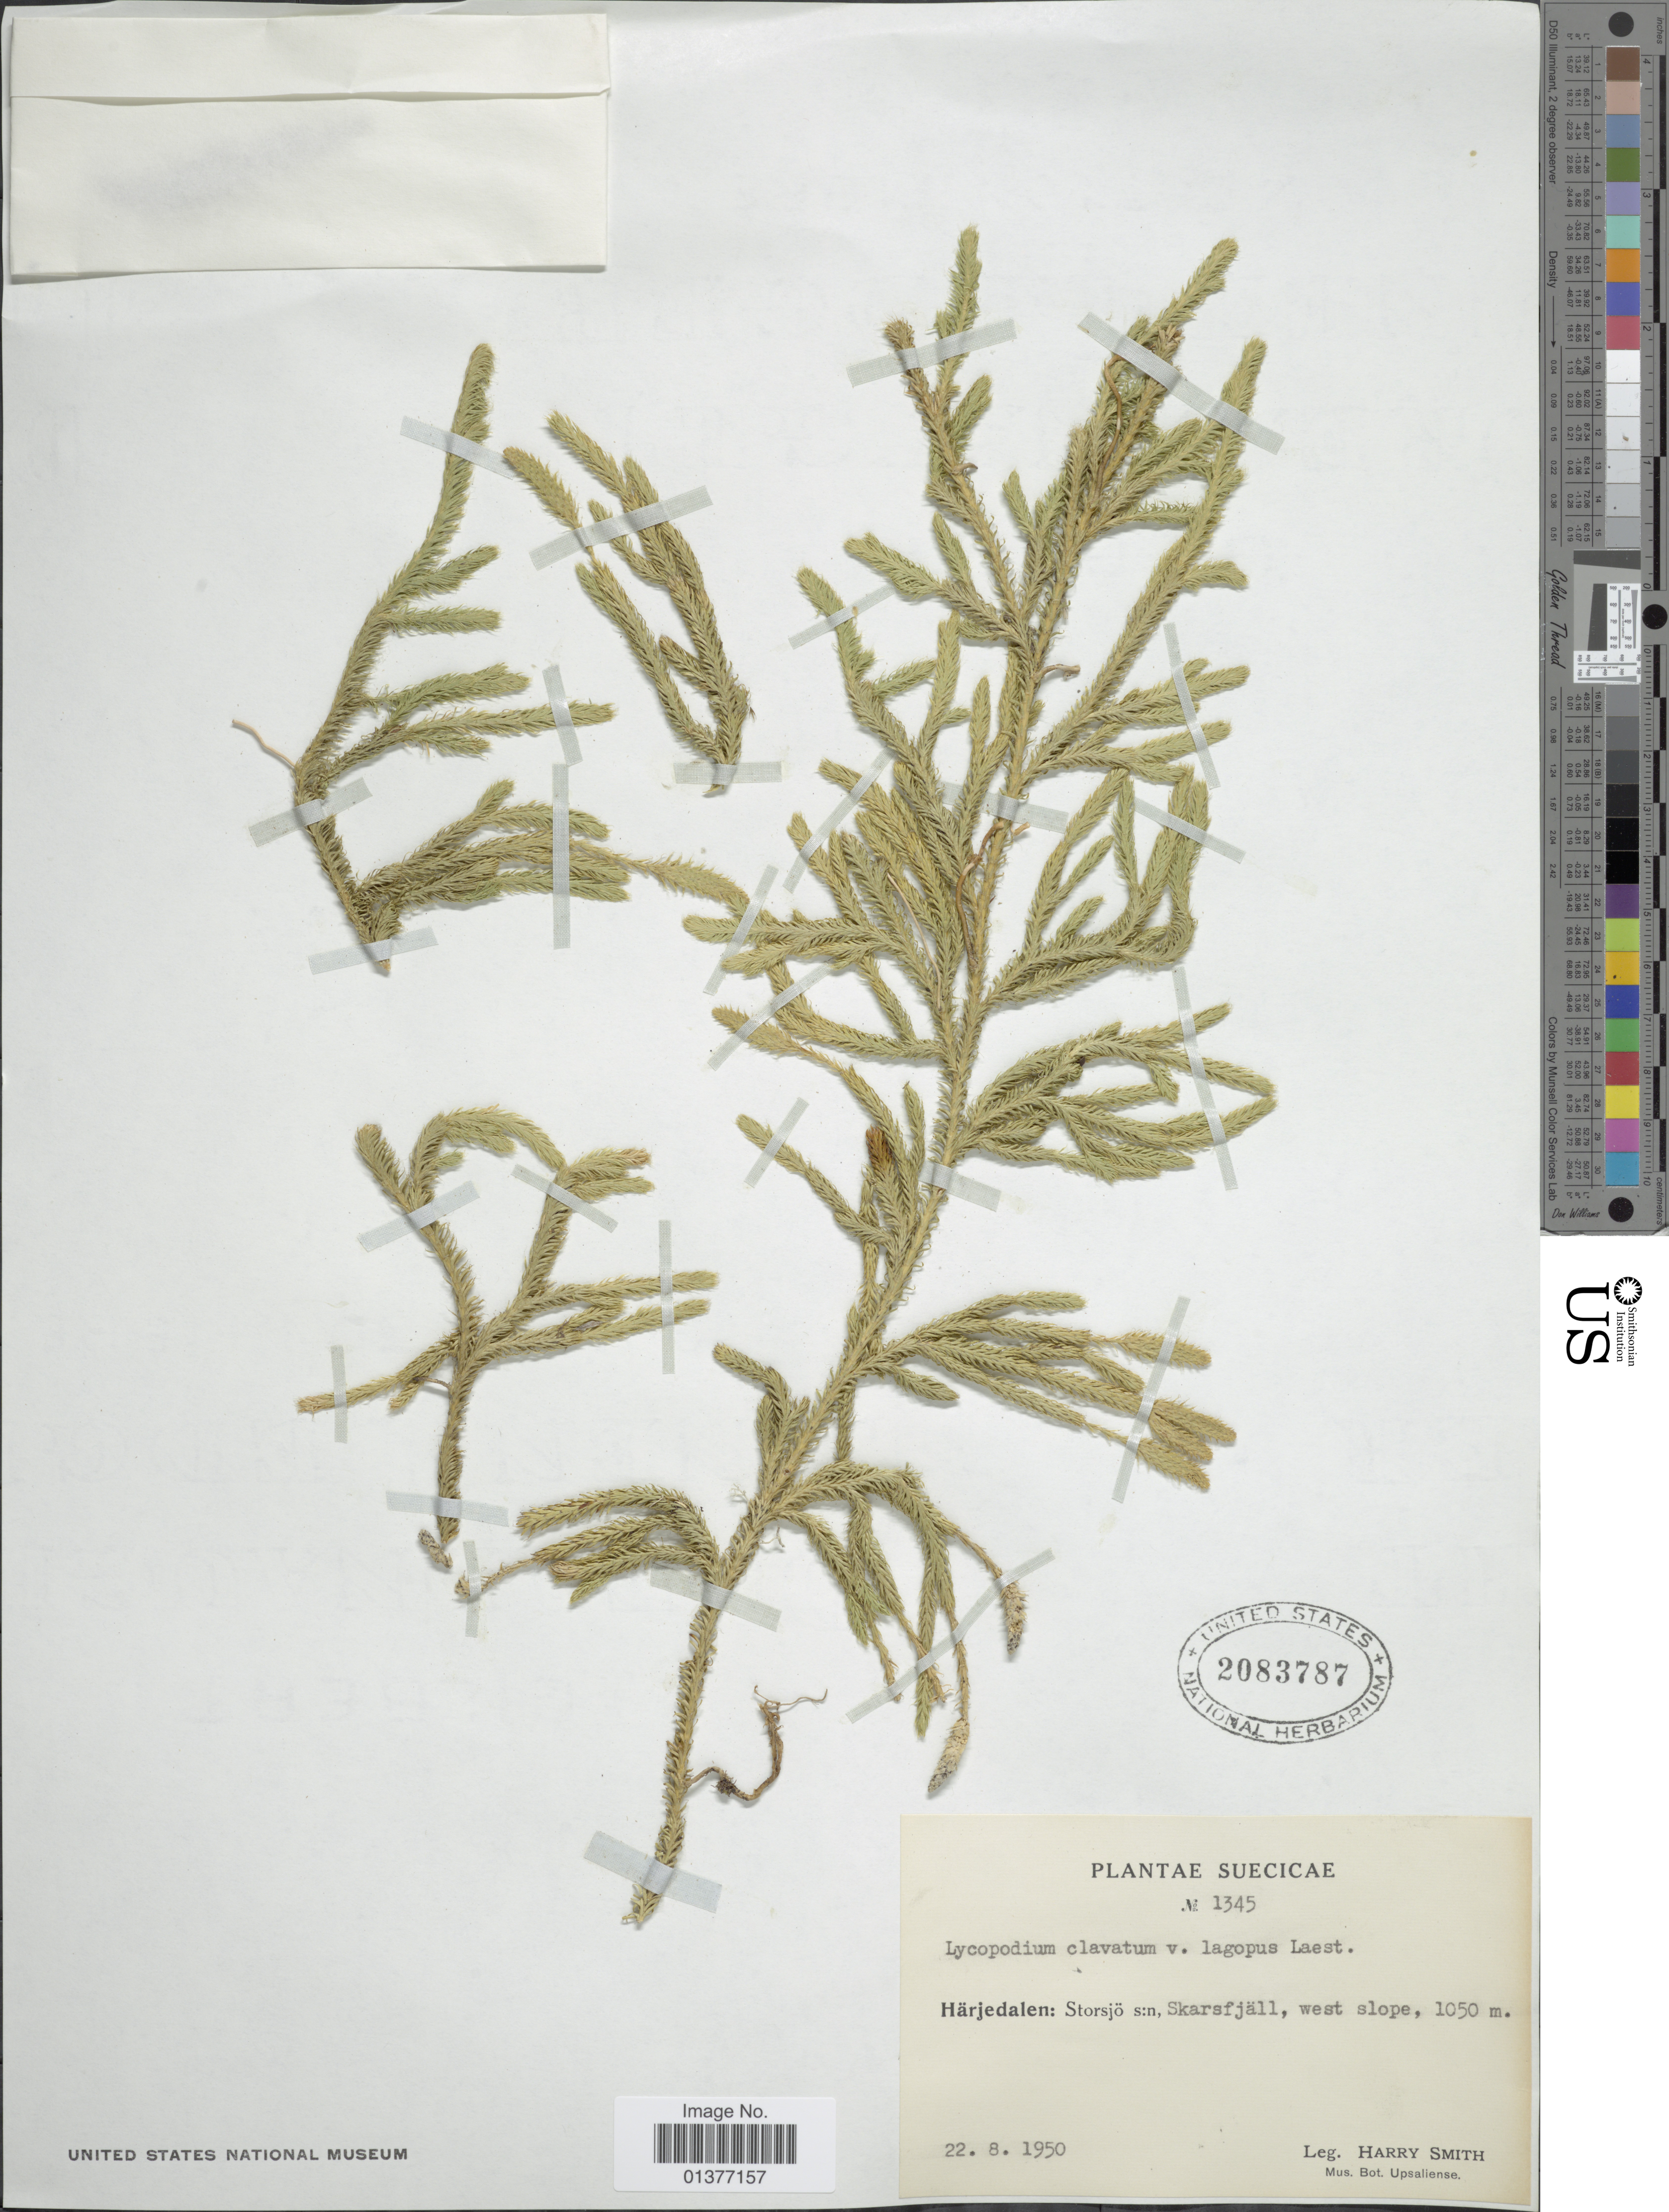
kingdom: Plantae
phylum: Tracheophyta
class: Lycopodiopsida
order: Lycopodiales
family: Lycopodiaceae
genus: Lycopodium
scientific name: Lycopodium clavatum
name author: L.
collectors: H. Smith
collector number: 1345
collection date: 1950-08-22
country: Sweden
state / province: Jamtland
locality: Härjedalen: Storsjö, Skarsfjall, west slope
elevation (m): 1050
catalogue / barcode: US 2083787